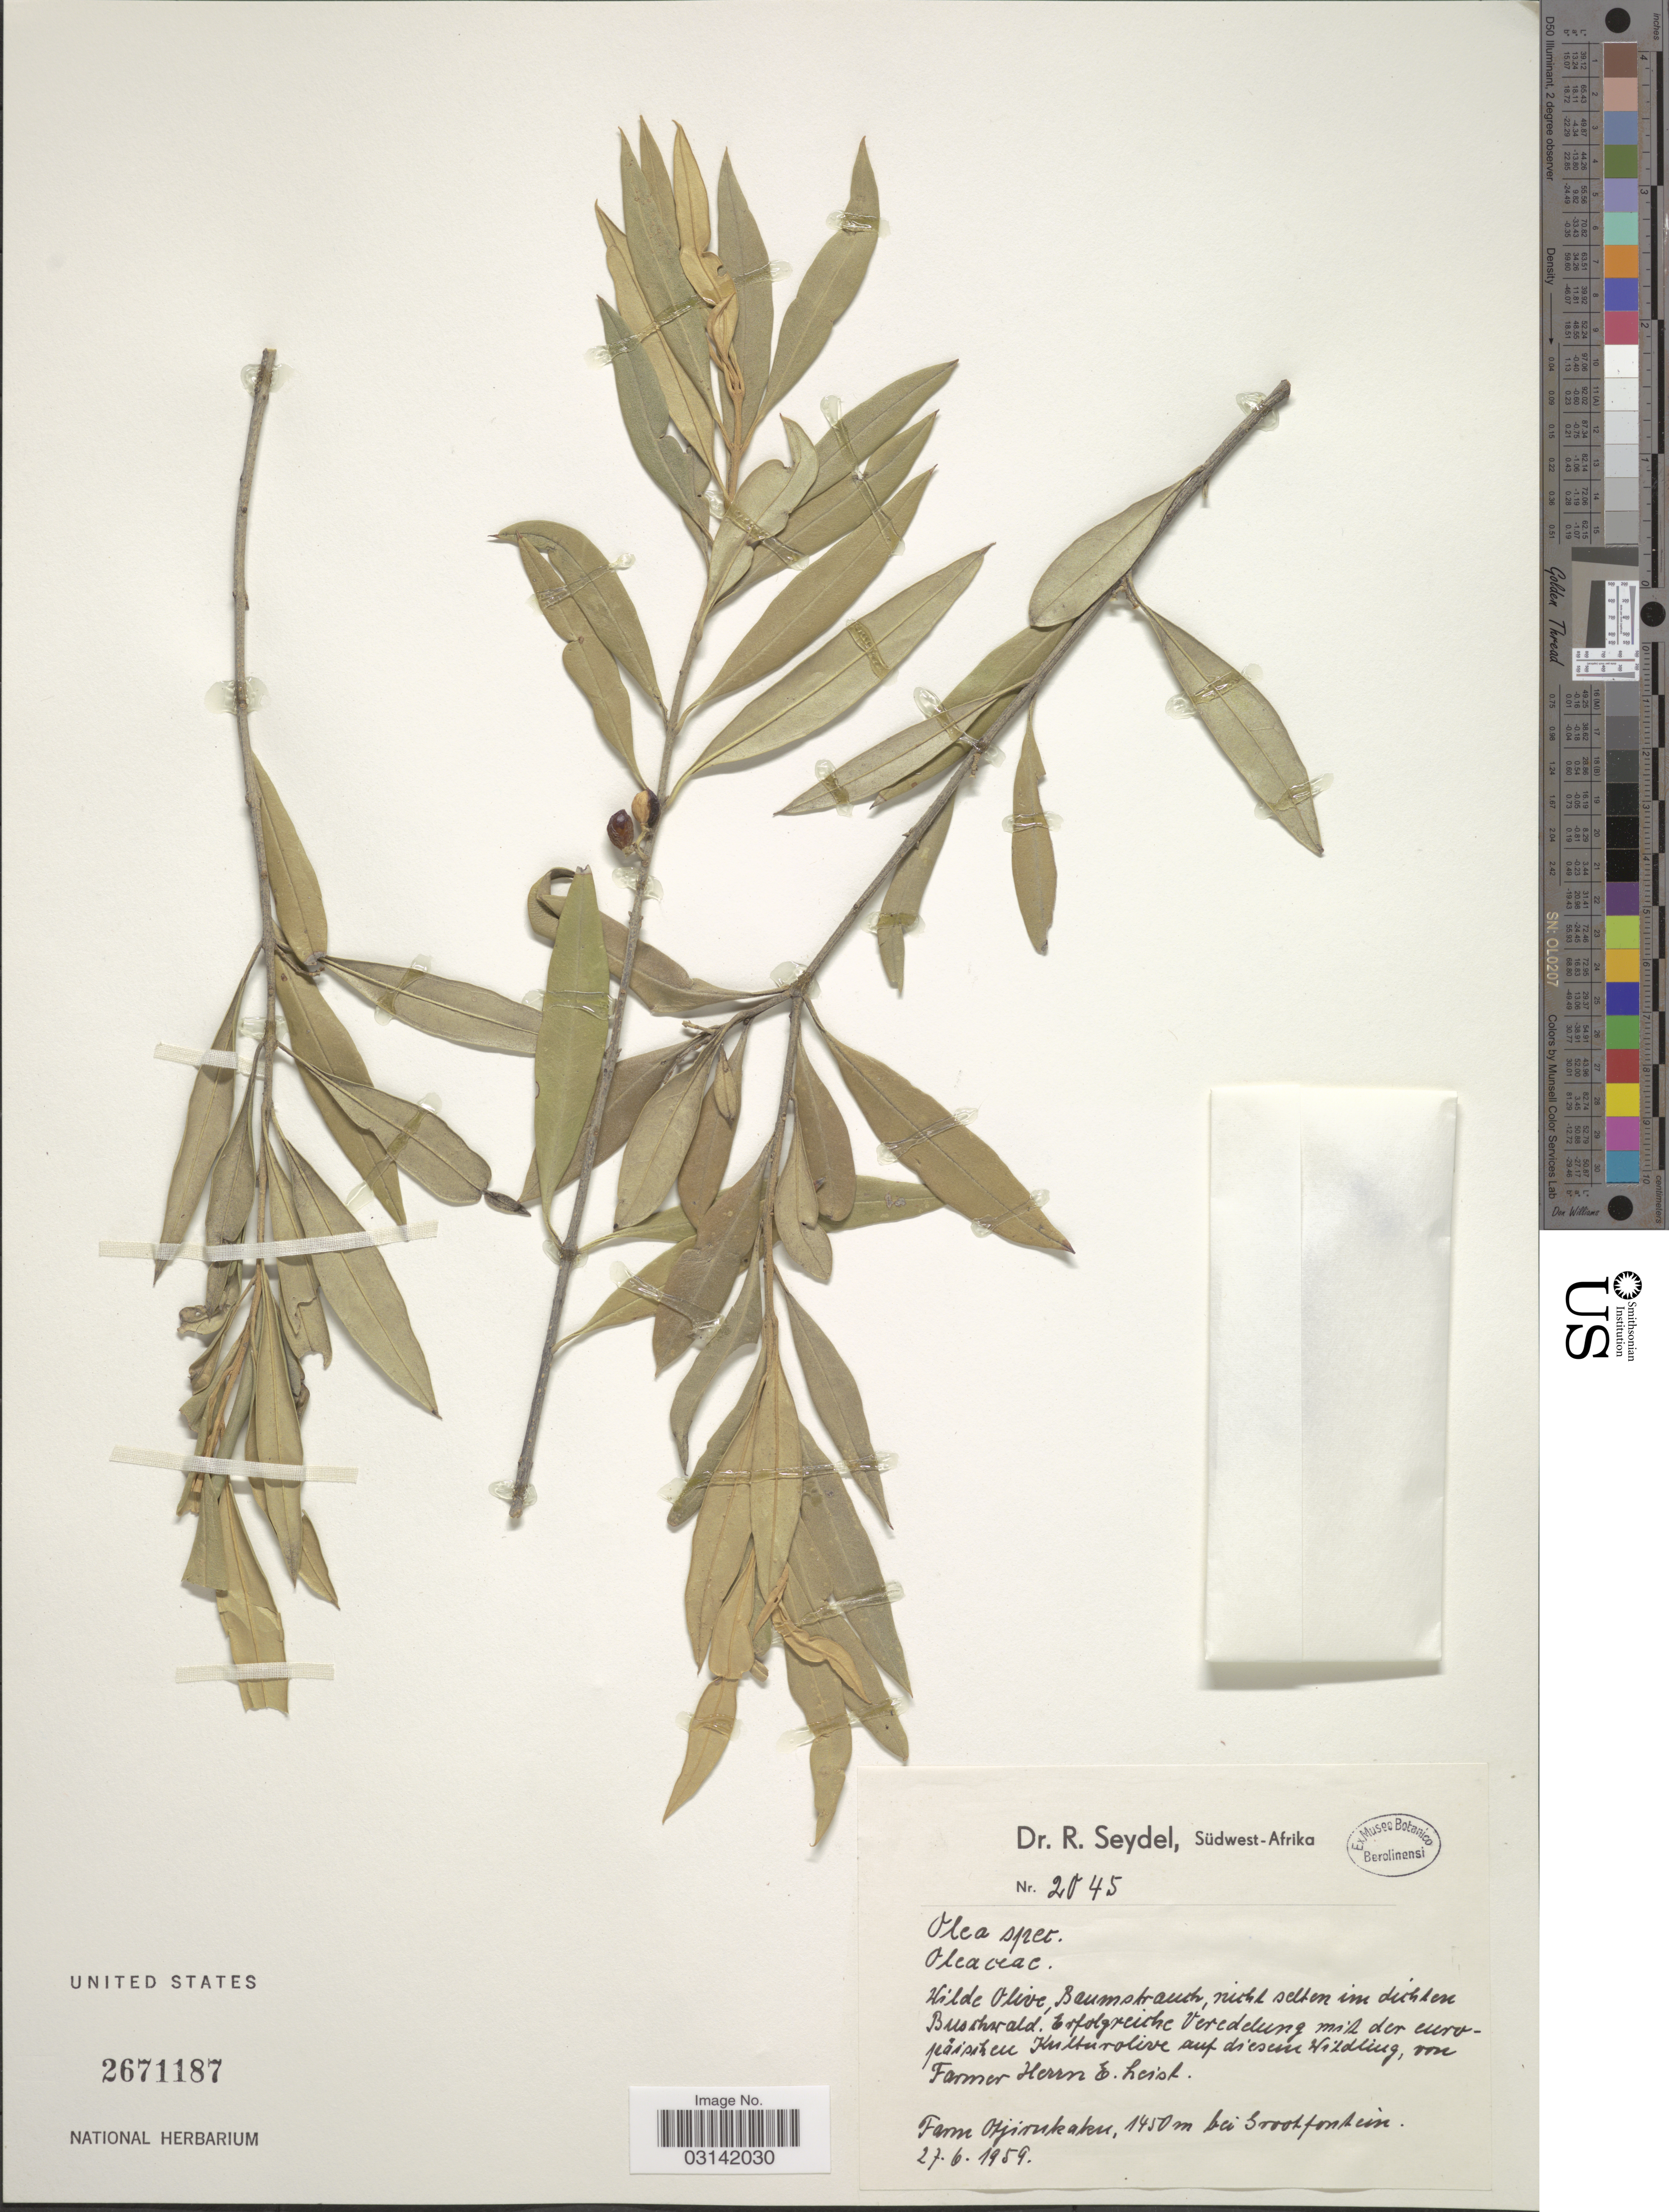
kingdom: Plantae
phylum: Tracheophyta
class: Magnoliopsida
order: Lamiales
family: Oleaceae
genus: Olea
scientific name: Olea sp.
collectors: R. Seydel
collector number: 2045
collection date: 1959-06-27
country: Namibia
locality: Südwest-Afrika, Farm Otjirukaku bei Grootfontein.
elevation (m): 1450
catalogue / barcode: US 2671187